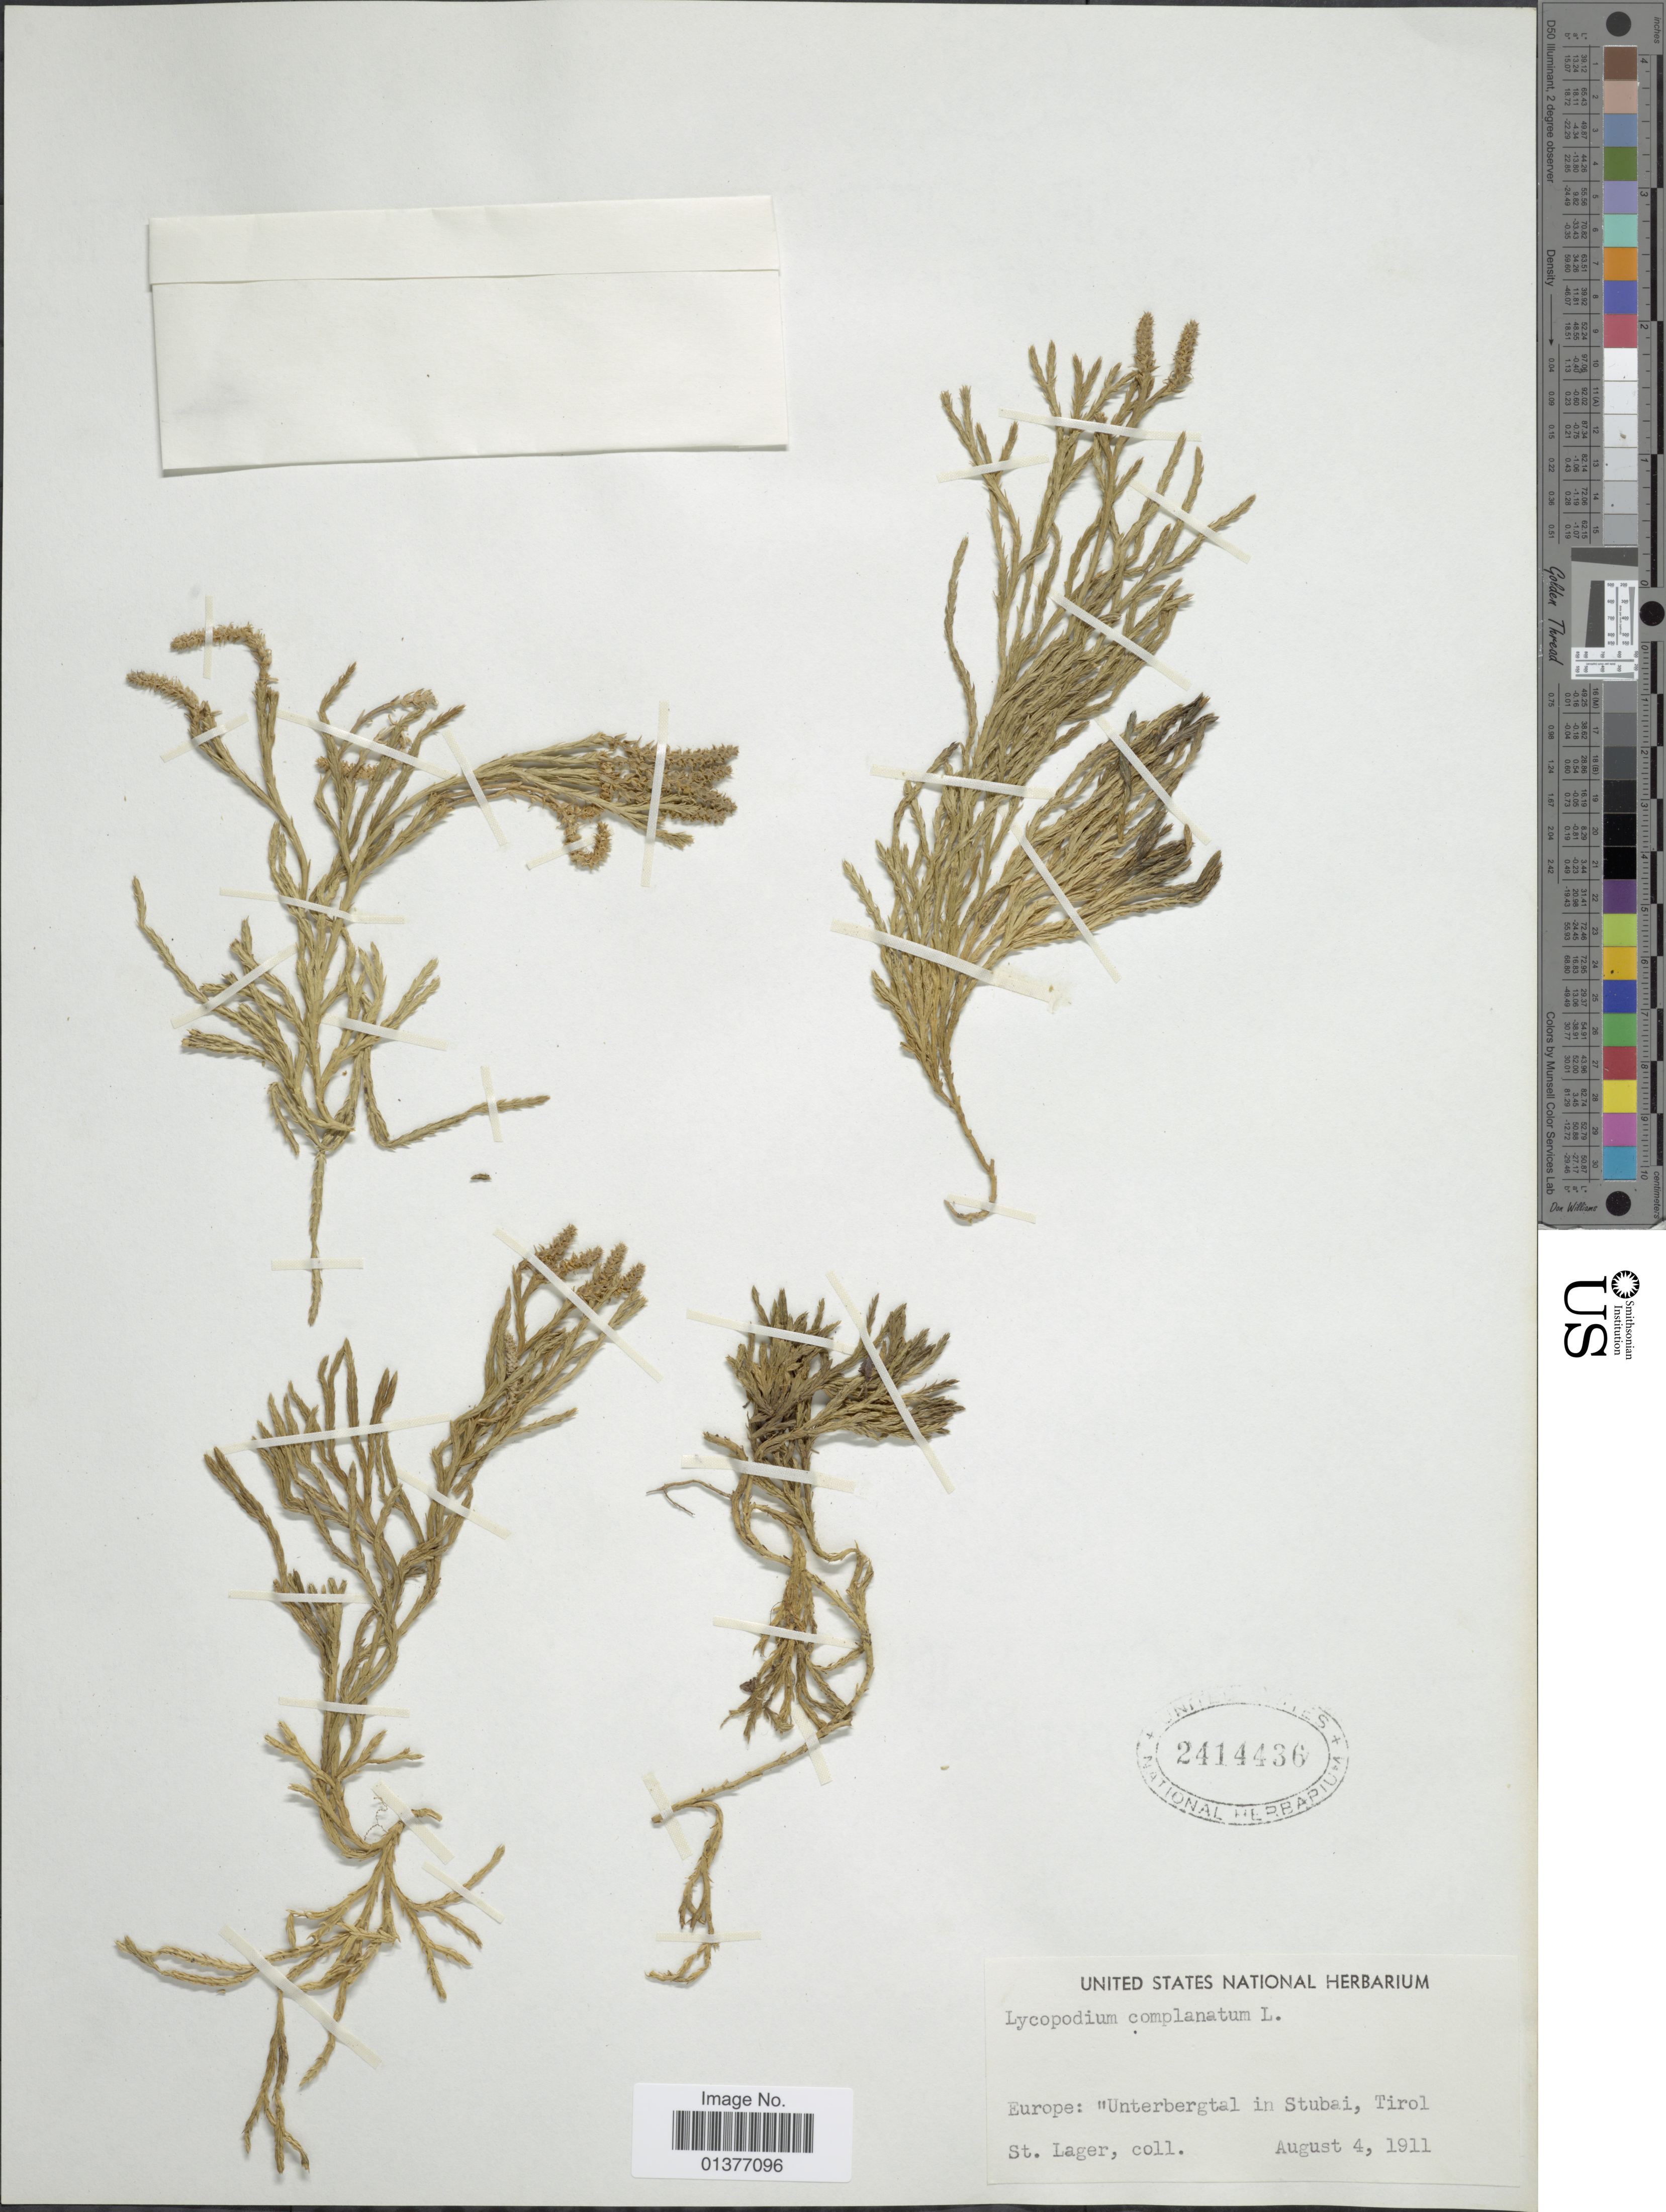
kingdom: Plantae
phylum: Tracheophyta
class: Lycopodiopsida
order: Lycopodiales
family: Lycopodiaceae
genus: Diphasiastrum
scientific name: Diphasiastrum complanatum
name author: (L.) Holub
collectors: -. St. Lager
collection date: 1911-08-04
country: Austria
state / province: Tirol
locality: Europe: Unterbergtal in Stubai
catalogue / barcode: US 2414436